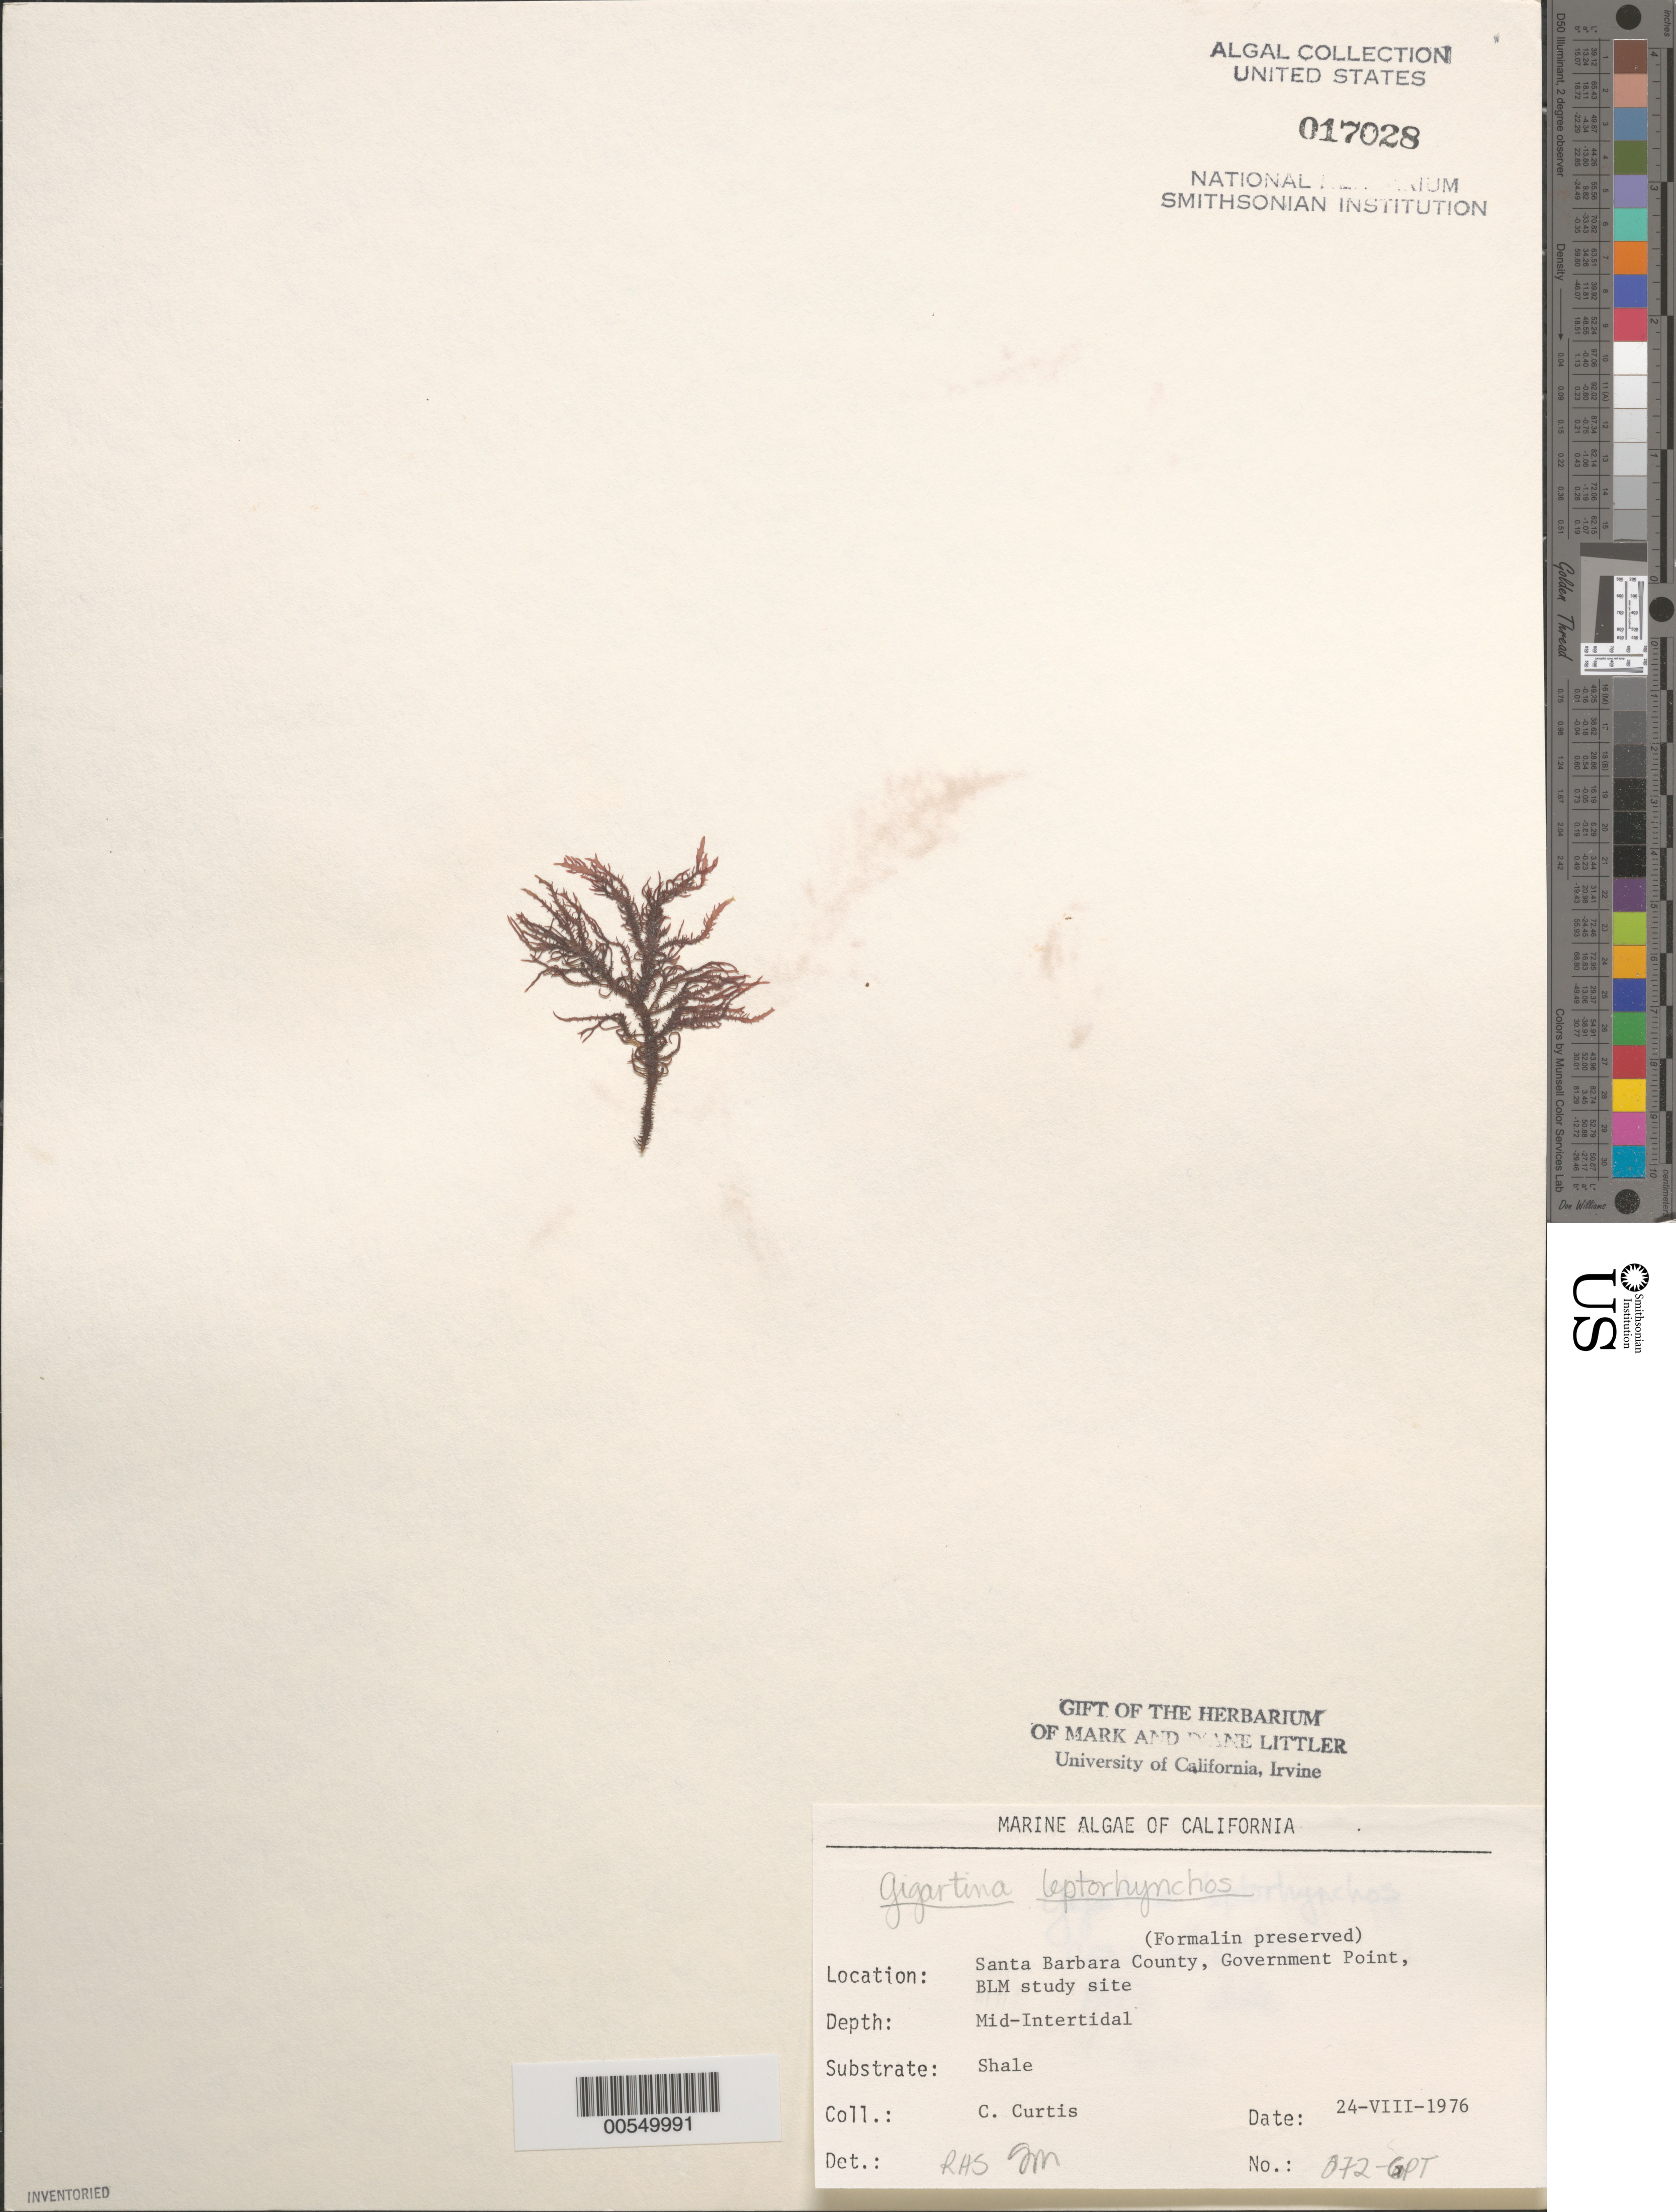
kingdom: Plantae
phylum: Rhodophyta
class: Florideophyceae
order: Gigartinales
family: Gigartinaceae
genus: Mazzaella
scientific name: Mazzaella leptorhynchos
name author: (J. Agardh) Leister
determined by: Algae name updating Project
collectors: C. Curtis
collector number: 072-gpt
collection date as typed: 24 Aug 1976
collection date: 1976-08-24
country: United States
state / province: California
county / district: Santa Barbara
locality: Government Point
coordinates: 34 26'31"N, 120 24'06"W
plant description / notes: BLM-SOCALBIGHT Rocky Intertidal Survey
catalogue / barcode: US 17028